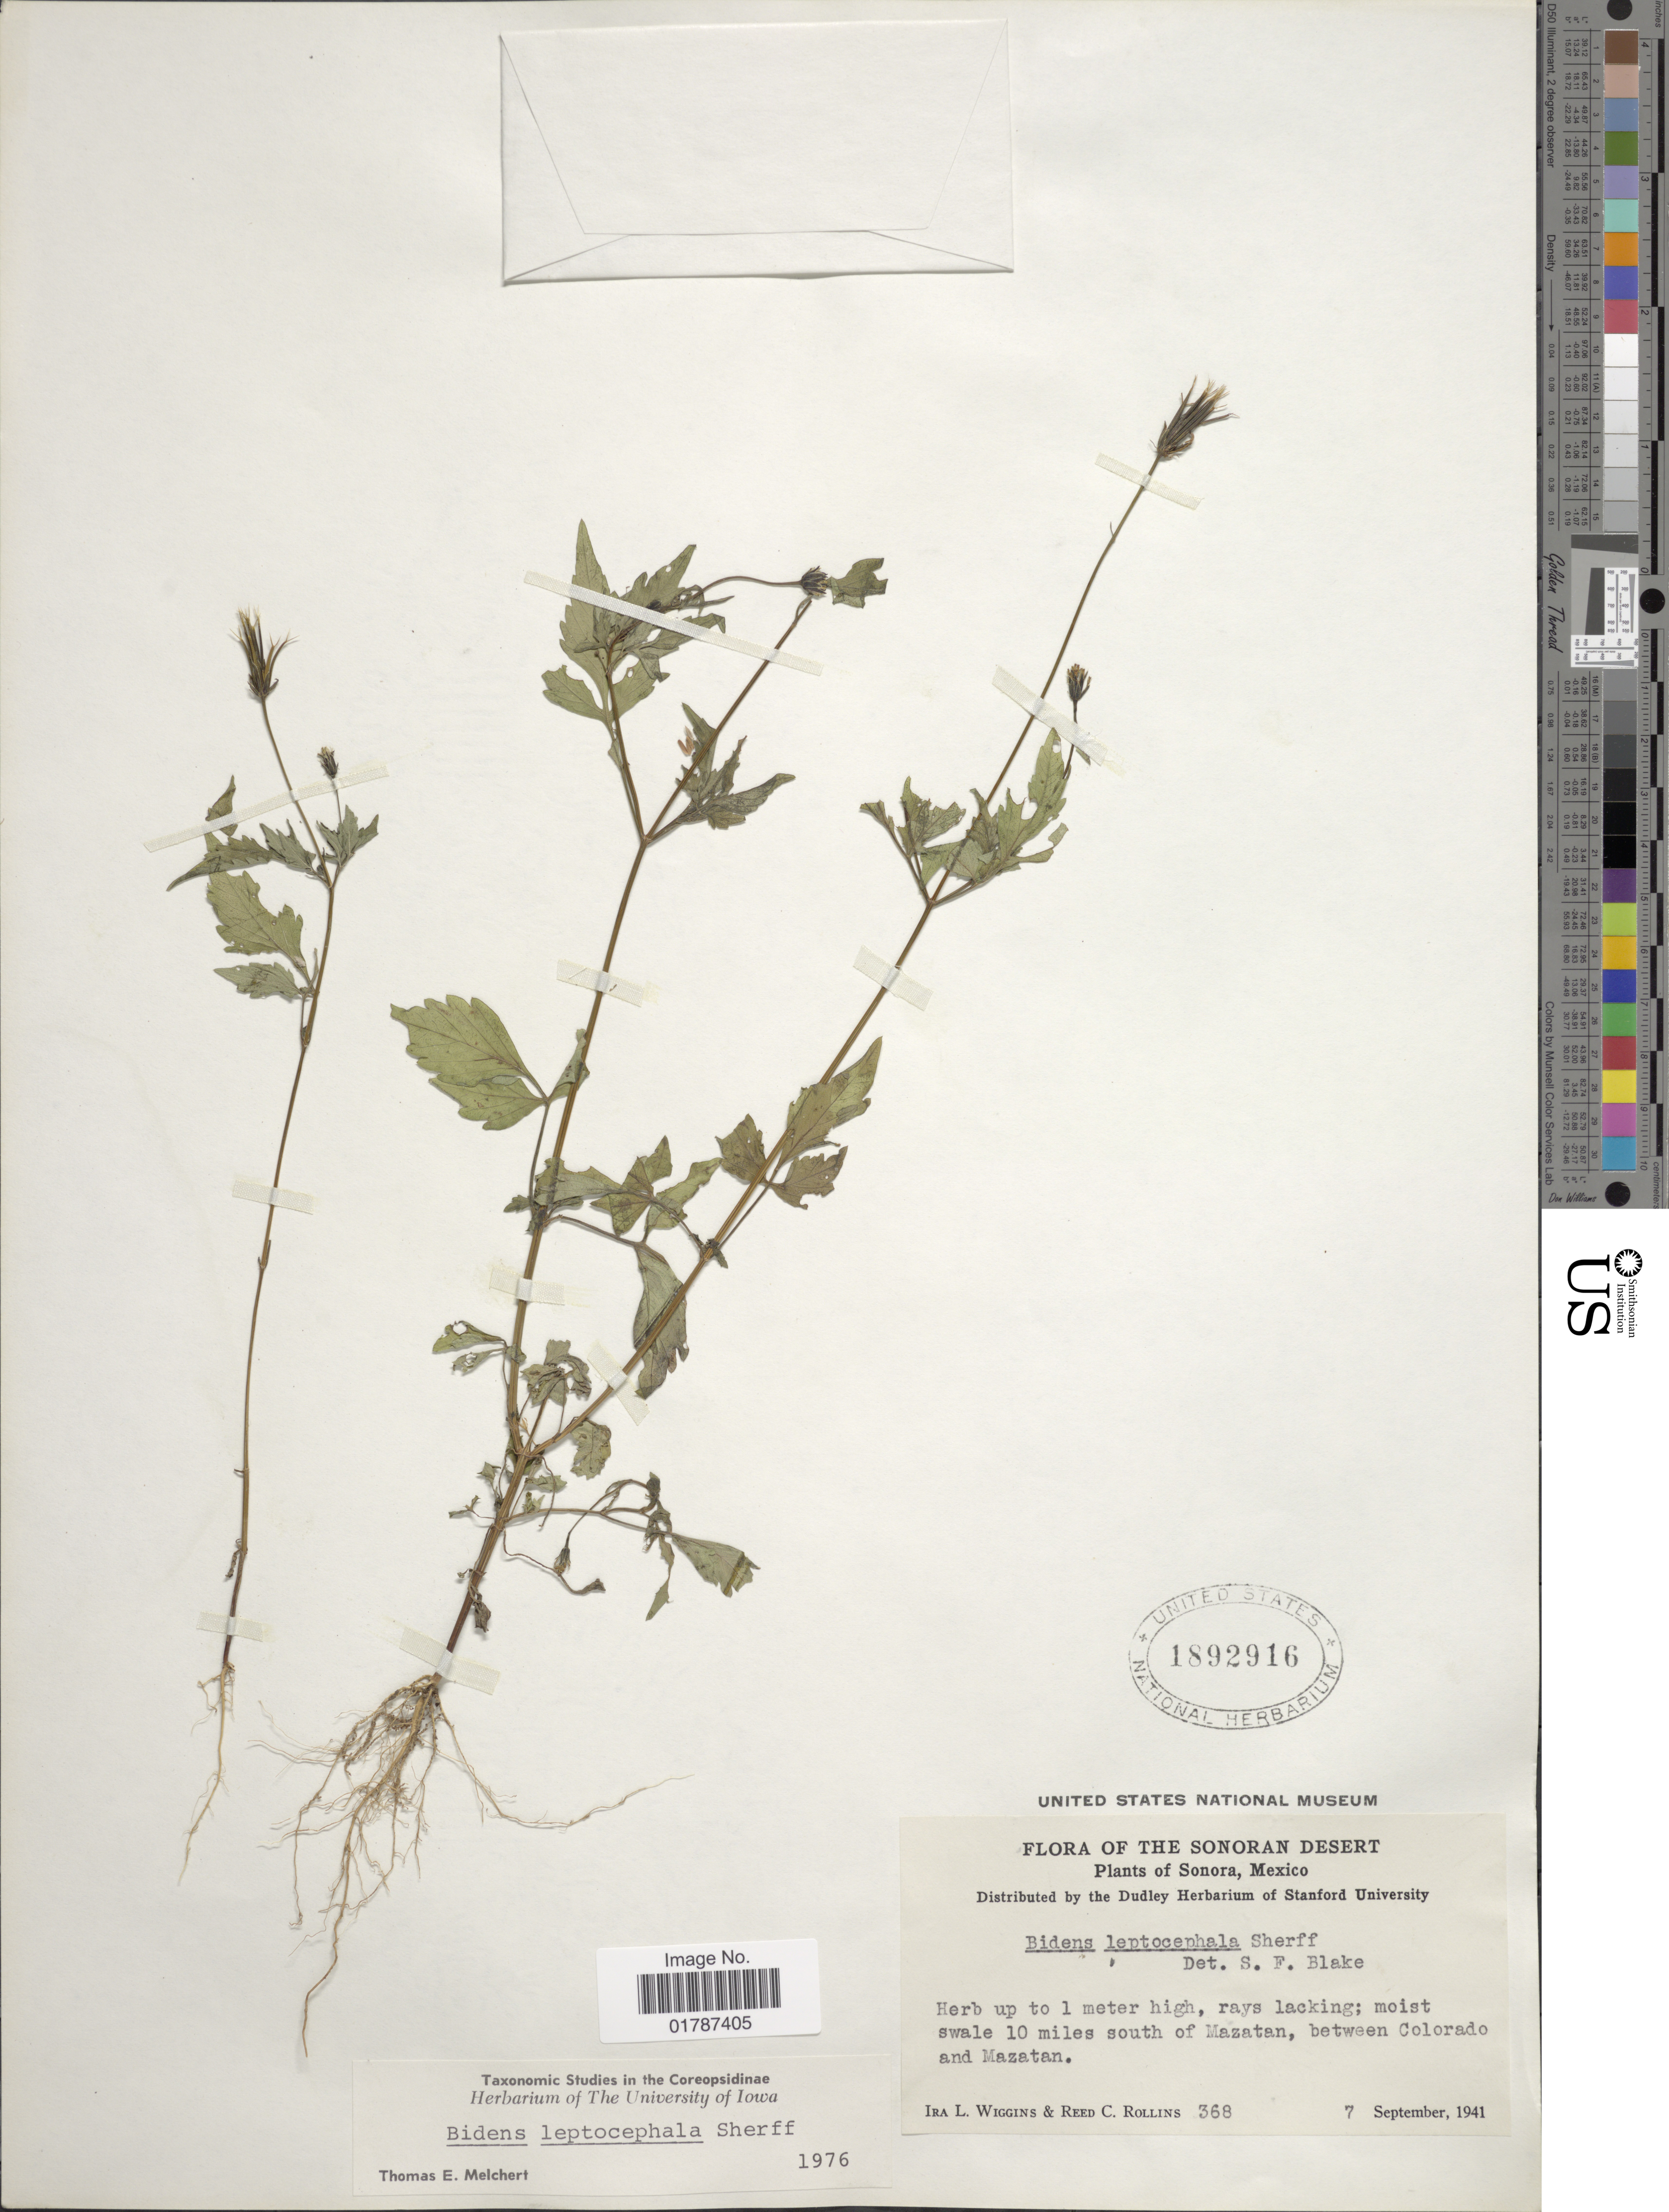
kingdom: Plantae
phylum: Tracheophyta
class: Magnoliopsida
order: Asterales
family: Asteraceae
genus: Bidens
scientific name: Bidens leptocephala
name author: Sherff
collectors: I. L. Wiggins & R. C. Rollins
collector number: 368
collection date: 1941-09-07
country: Mexico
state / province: Sonora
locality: The Sonora Desert, Sonora, Mexico, Moist swale 10 miles south of Mazatlan, between Colorado and Mazatlan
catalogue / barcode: US 1892916